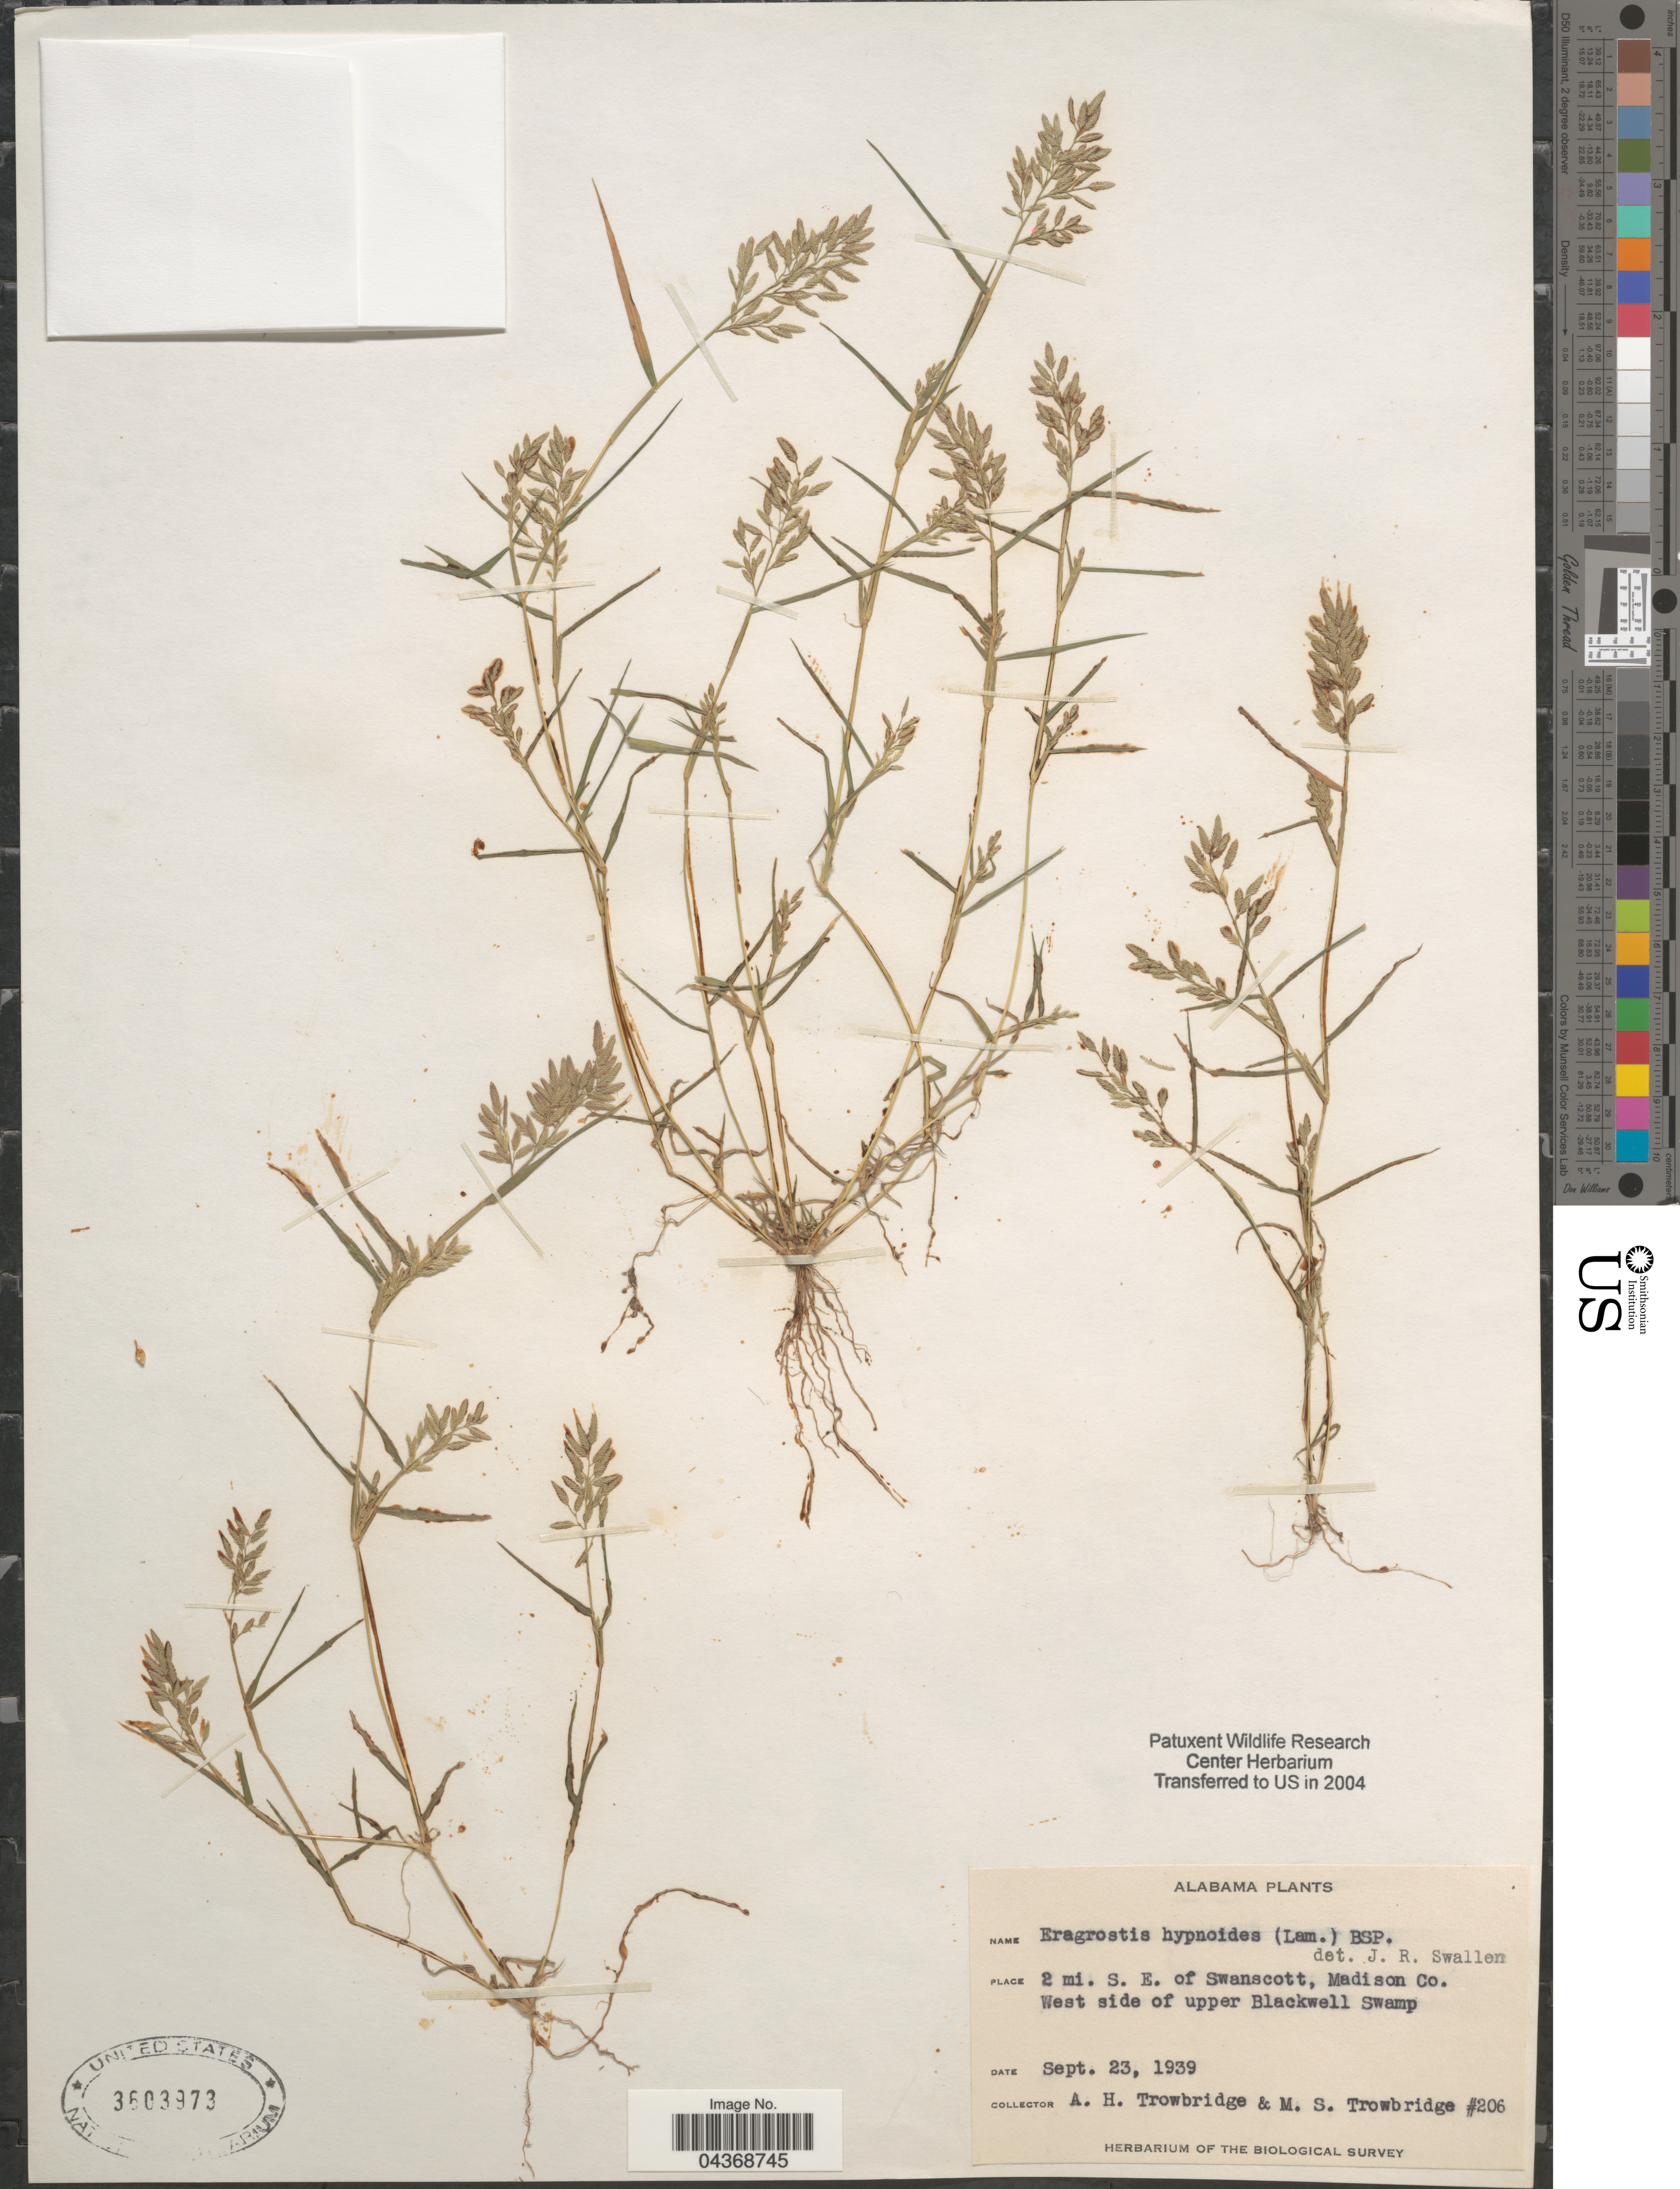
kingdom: Plantae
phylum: Tracheophyta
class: Liliopsida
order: Poales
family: Poaceae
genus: Eragrostis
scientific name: Eragrostis hypnoides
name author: (Lam.) Britton, Stearns & Poggenb.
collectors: A. H. Trowbridge & M. Trowbridge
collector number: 206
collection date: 1939-09-23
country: United States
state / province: Alabama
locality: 2 mi. S. E. of Swanscott, Madison Co. West side of upper Blackwell Swamp. The Biological Survey.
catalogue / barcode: US 3603973